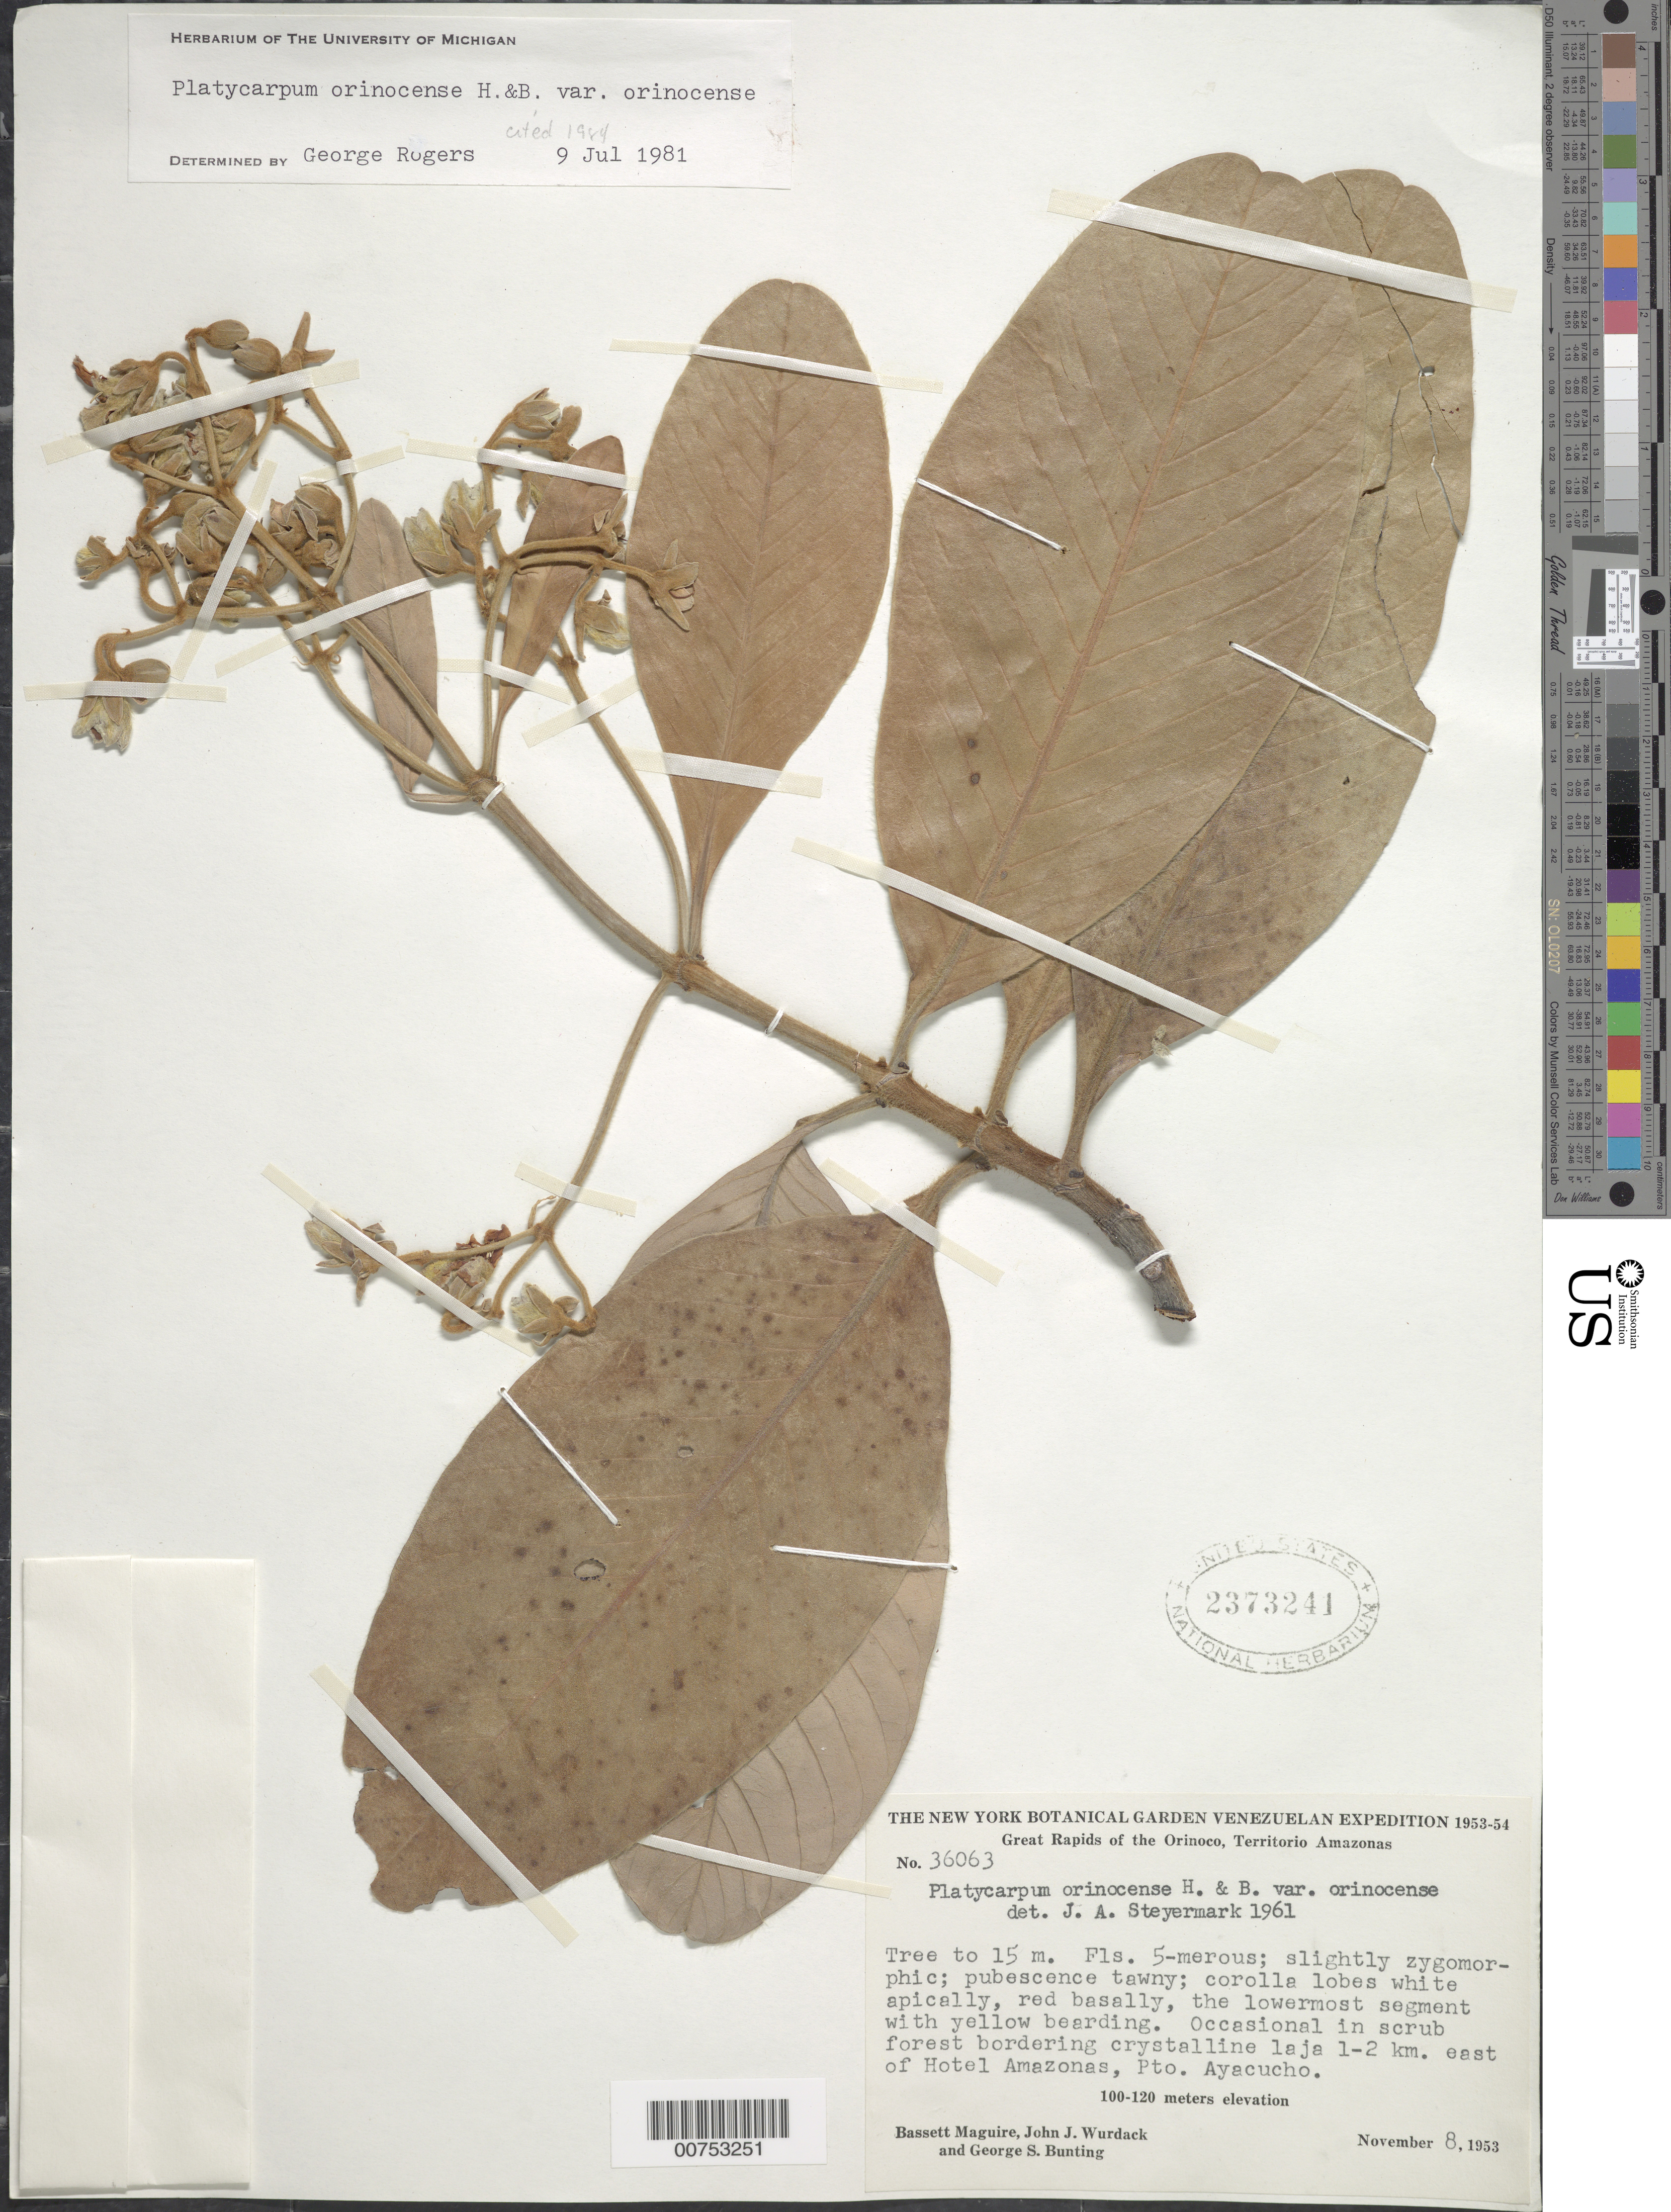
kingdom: Plantae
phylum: Tracheophyta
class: Magnoliopsida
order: Gentianales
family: Rubiaceae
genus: Platycarpum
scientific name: Platycarpum orinocense var. orinocense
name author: Bonpl.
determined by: Steyermark, Julian A., (VEN)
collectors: B. Maguire, J. J. Wurdack & G. S. Bunting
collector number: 36063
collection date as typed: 8-Nov-53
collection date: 1953-11-08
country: Venezuela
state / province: Amazonas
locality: Puerto Ayacucho, 1-2 km E of Hotel Amazonas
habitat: Scrub forest bordering crystalline laja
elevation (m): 100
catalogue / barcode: US 2373241